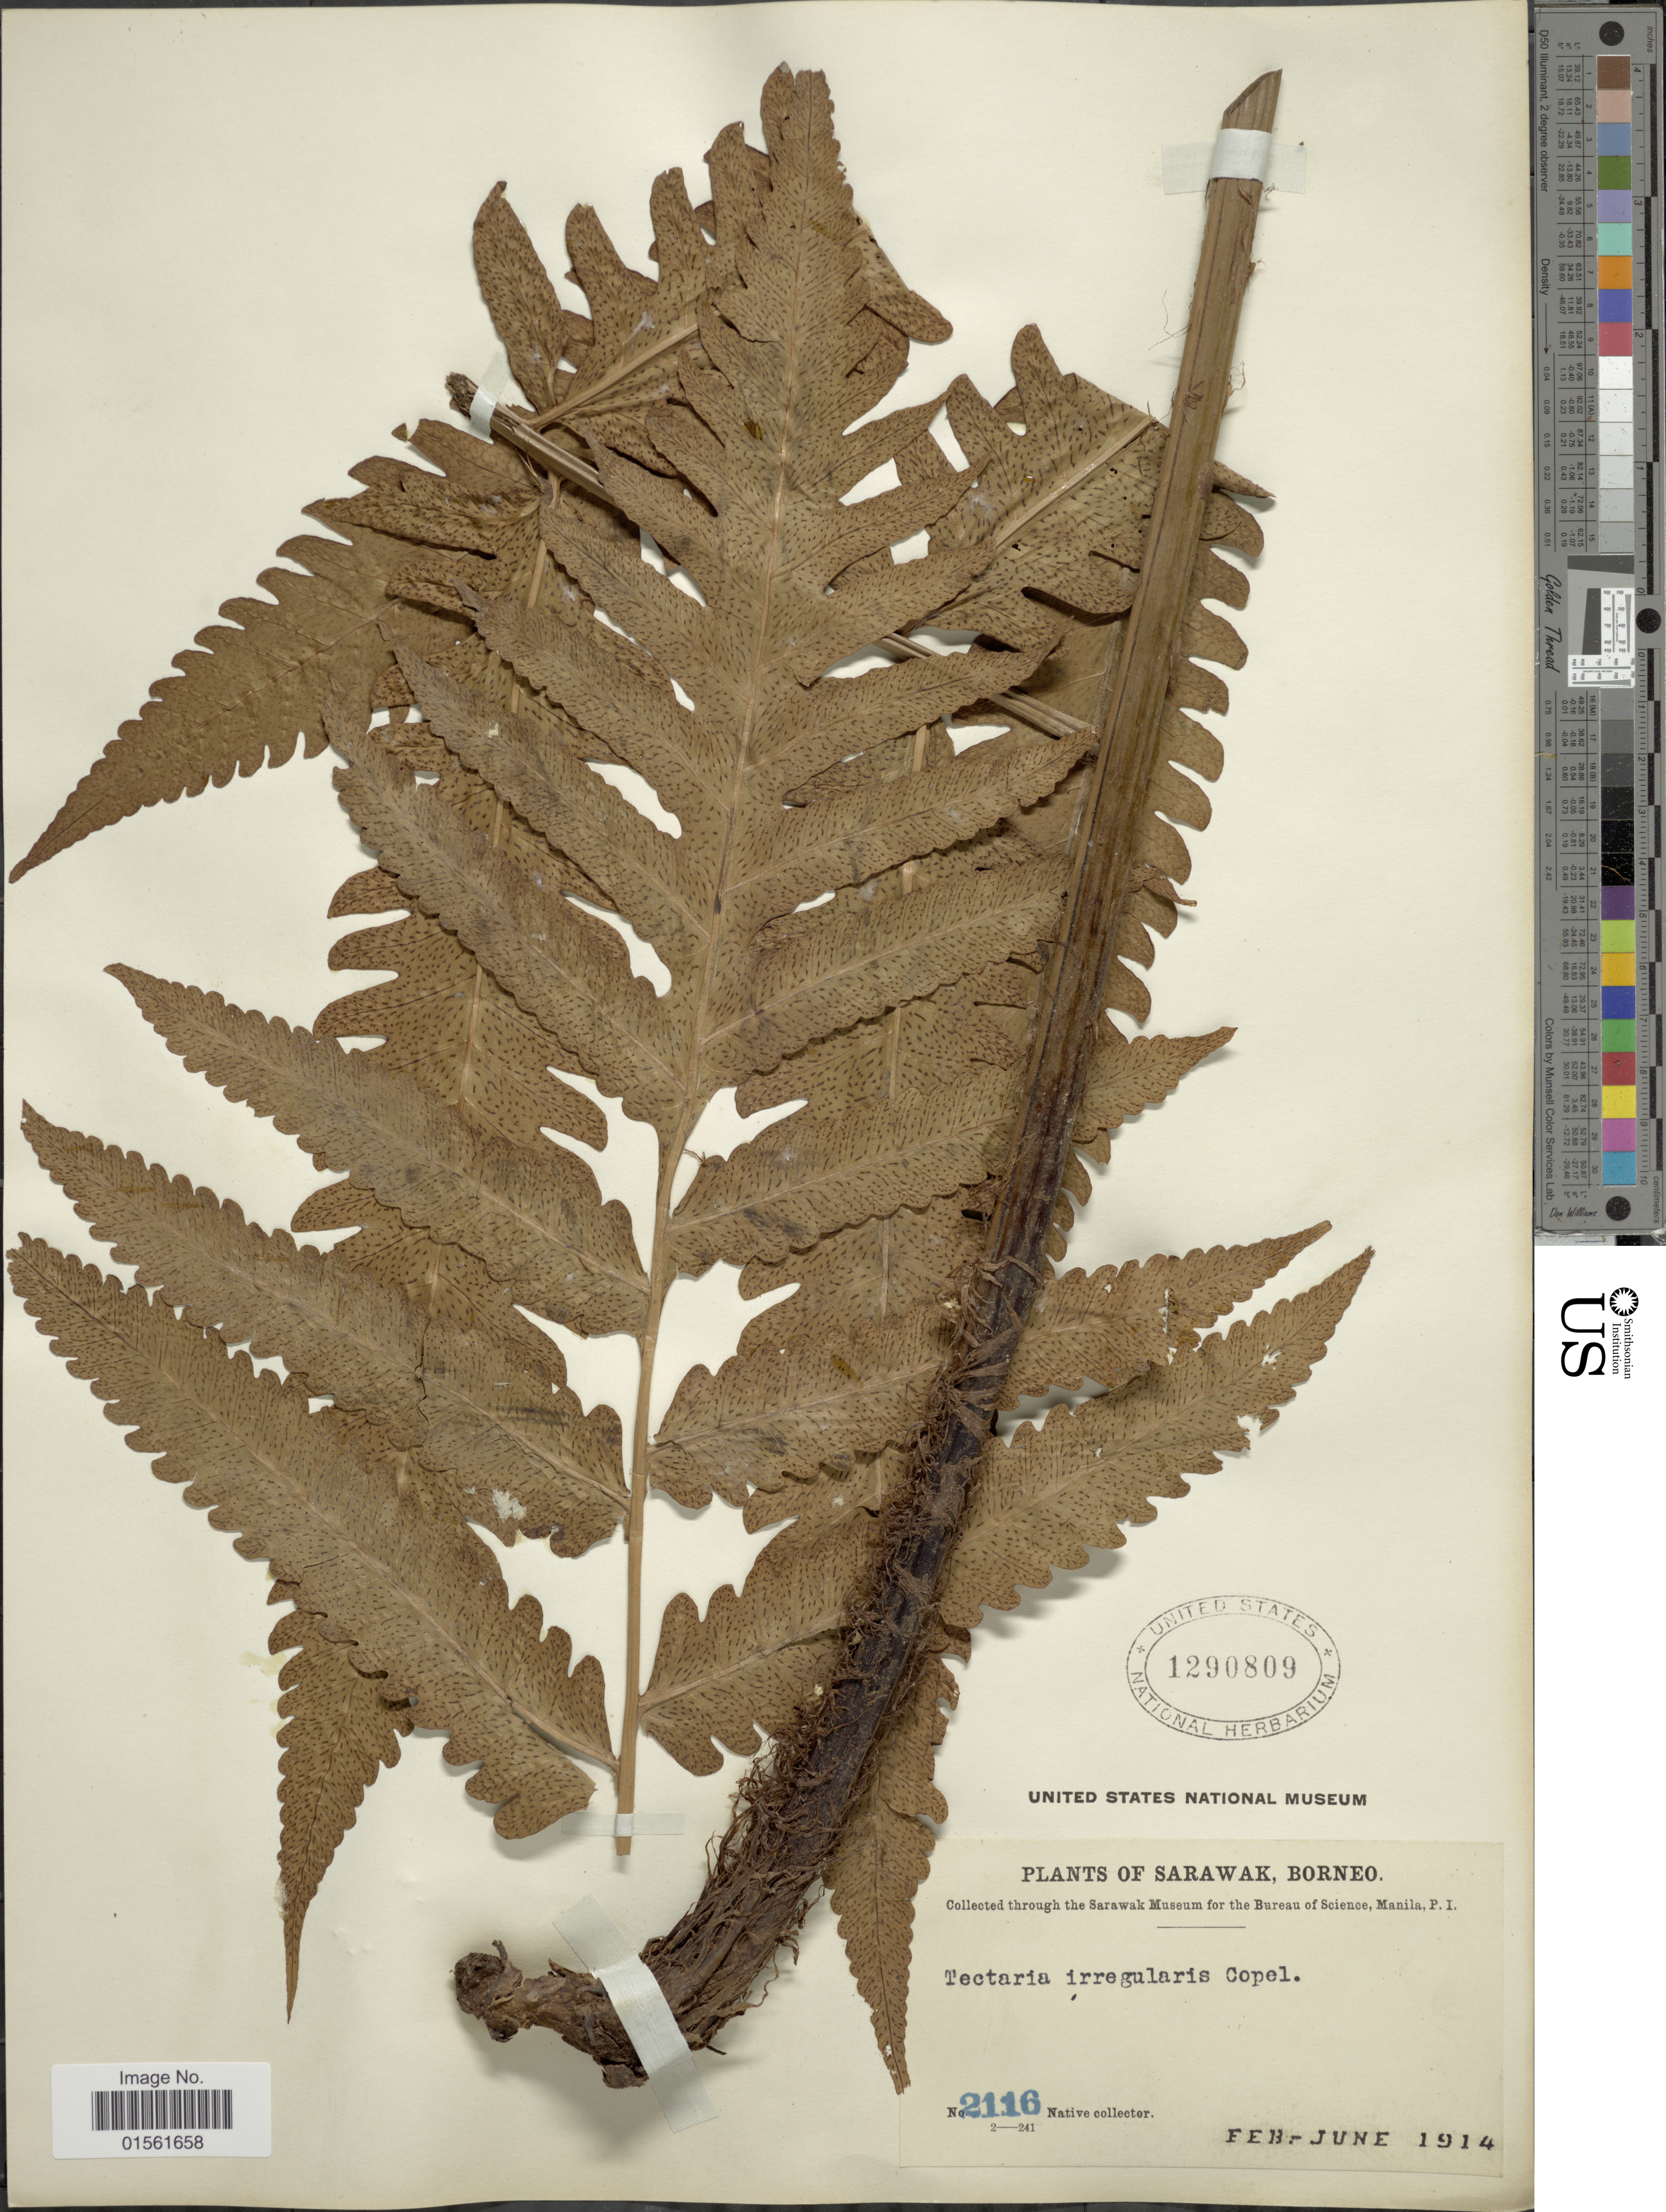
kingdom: Plantae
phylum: Tracheophyta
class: Polypodiopsida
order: Polypodiales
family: Dryopteridaceae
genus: Pleocnemia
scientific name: Pleocnemia irregularis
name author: (C. Presl) Holttum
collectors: Native collector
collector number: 2116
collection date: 1914-02/1914-06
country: Malaysia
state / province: Sarawak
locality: Sarawak, Borneo.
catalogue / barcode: US 1290809